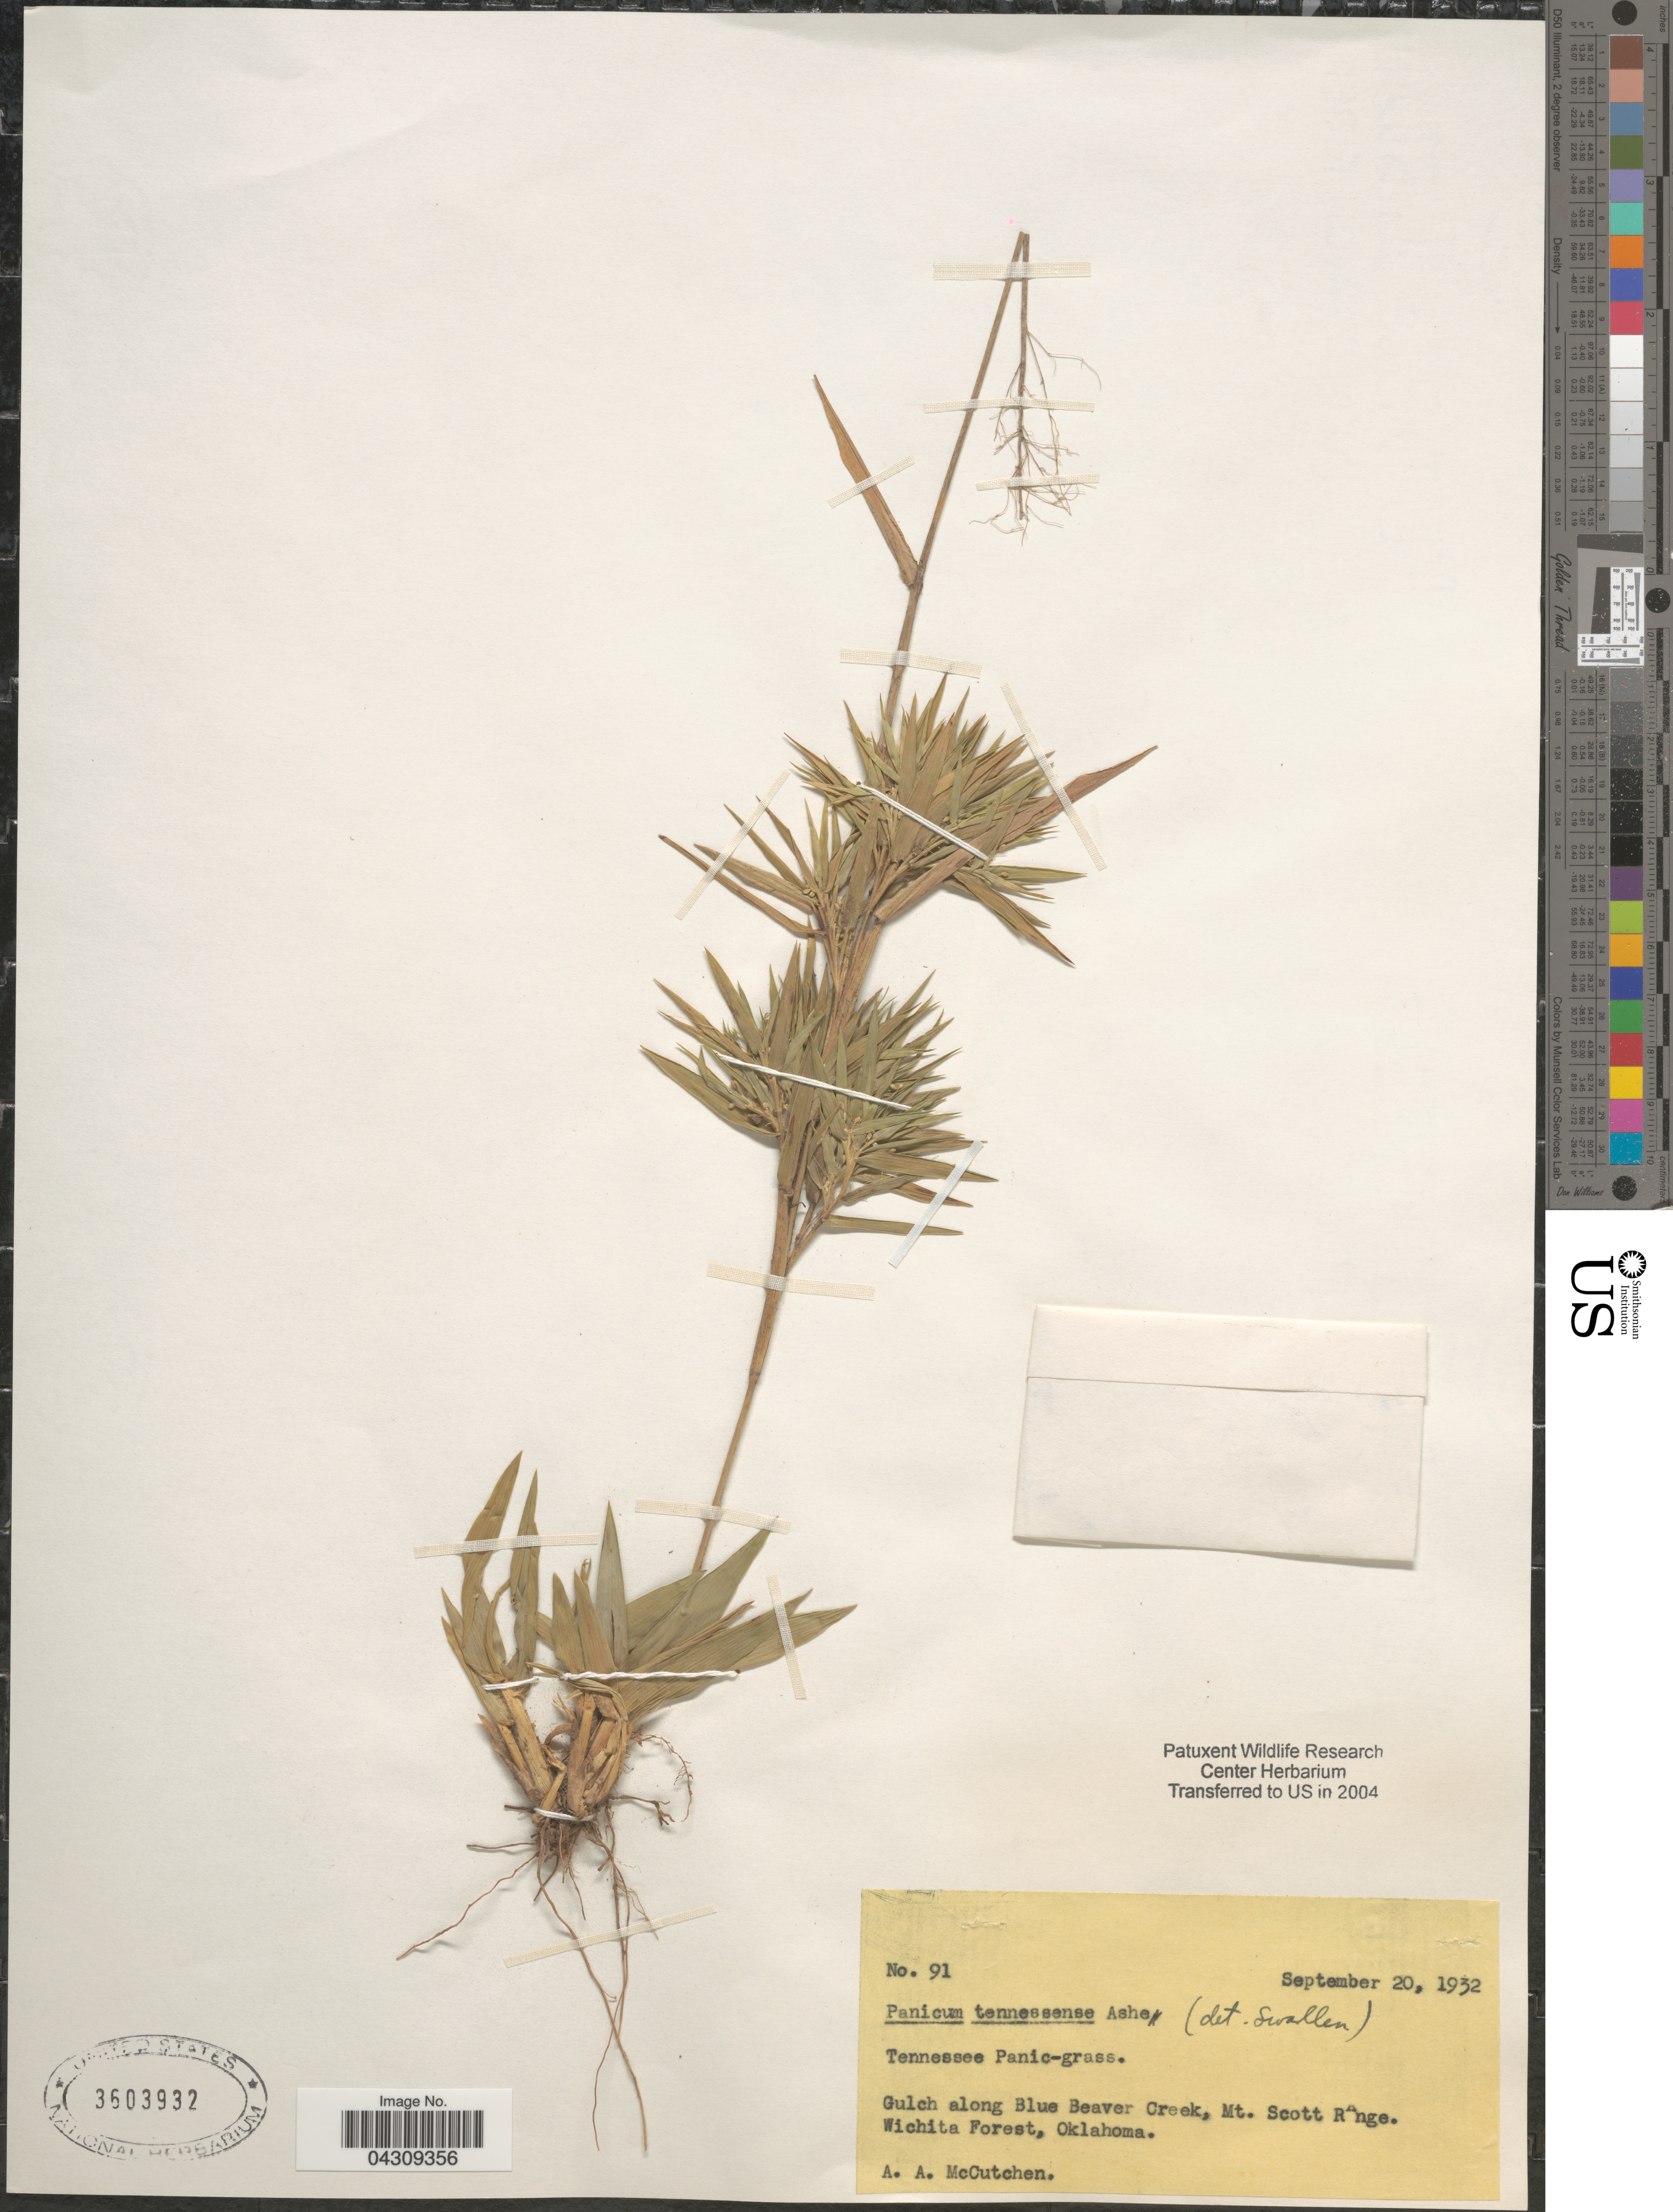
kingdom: Plantae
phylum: Tracheophyta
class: Liliopsida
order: Poales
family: Poaceae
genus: Dichanthelium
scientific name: Dichanthelium acuminatum var. acuminatum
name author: (Sw.) Gould & C.A. Clark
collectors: A. McCutchen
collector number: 91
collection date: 1932-09-20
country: United States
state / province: Oklahoma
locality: Gulch along Blue Beaver Creek, Mt. Scott Range. Wichita Forest.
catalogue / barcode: US 3603932